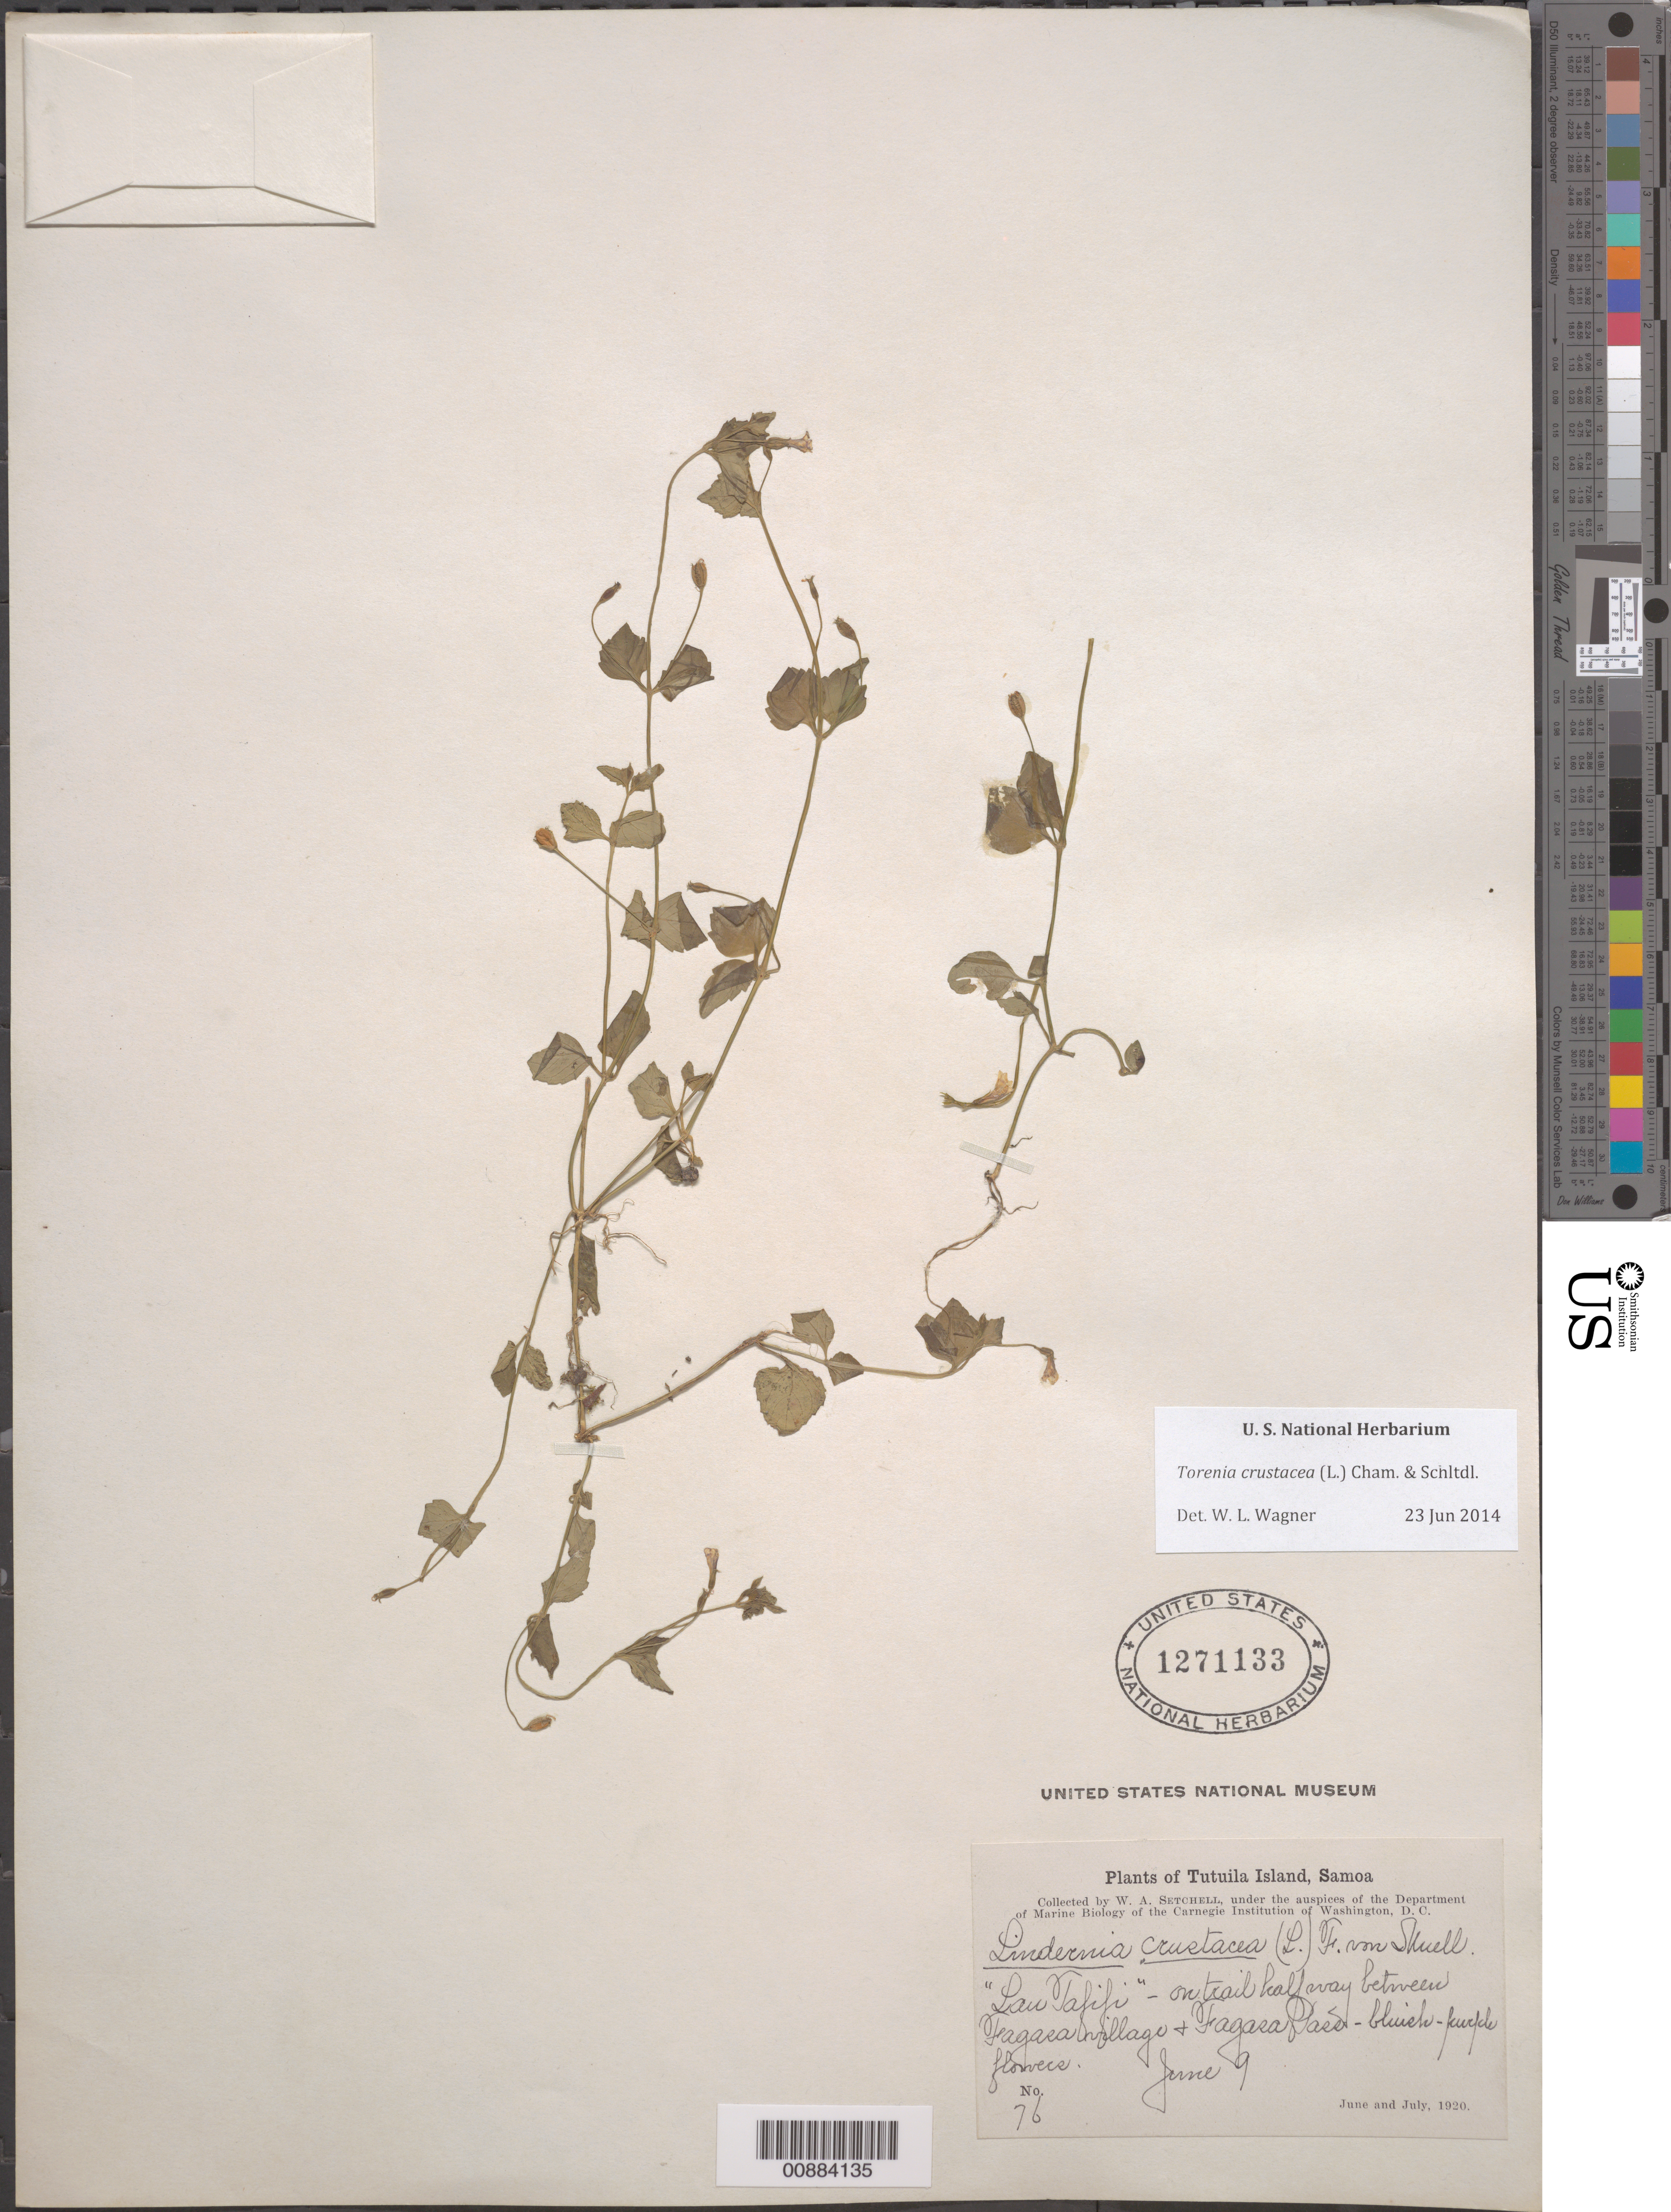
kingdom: Plantae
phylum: Tracheophyta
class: Magnoliopsida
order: Lamiales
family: Linderniaceae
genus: Torenia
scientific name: Torenia crustacea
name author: (L.) Cham. & Schltdl.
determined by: Wagner, W. L., (BOT), Smithsonian Institution - National Museum of Natural History (UNITED STATES)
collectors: W. Setchell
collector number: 76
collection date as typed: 09 Jun 1920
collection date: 1920-06-09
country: American Samoa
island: Tutua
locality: On trail halfway betw Fagara village and Fagara Pass(?)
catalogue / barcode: US 1271133